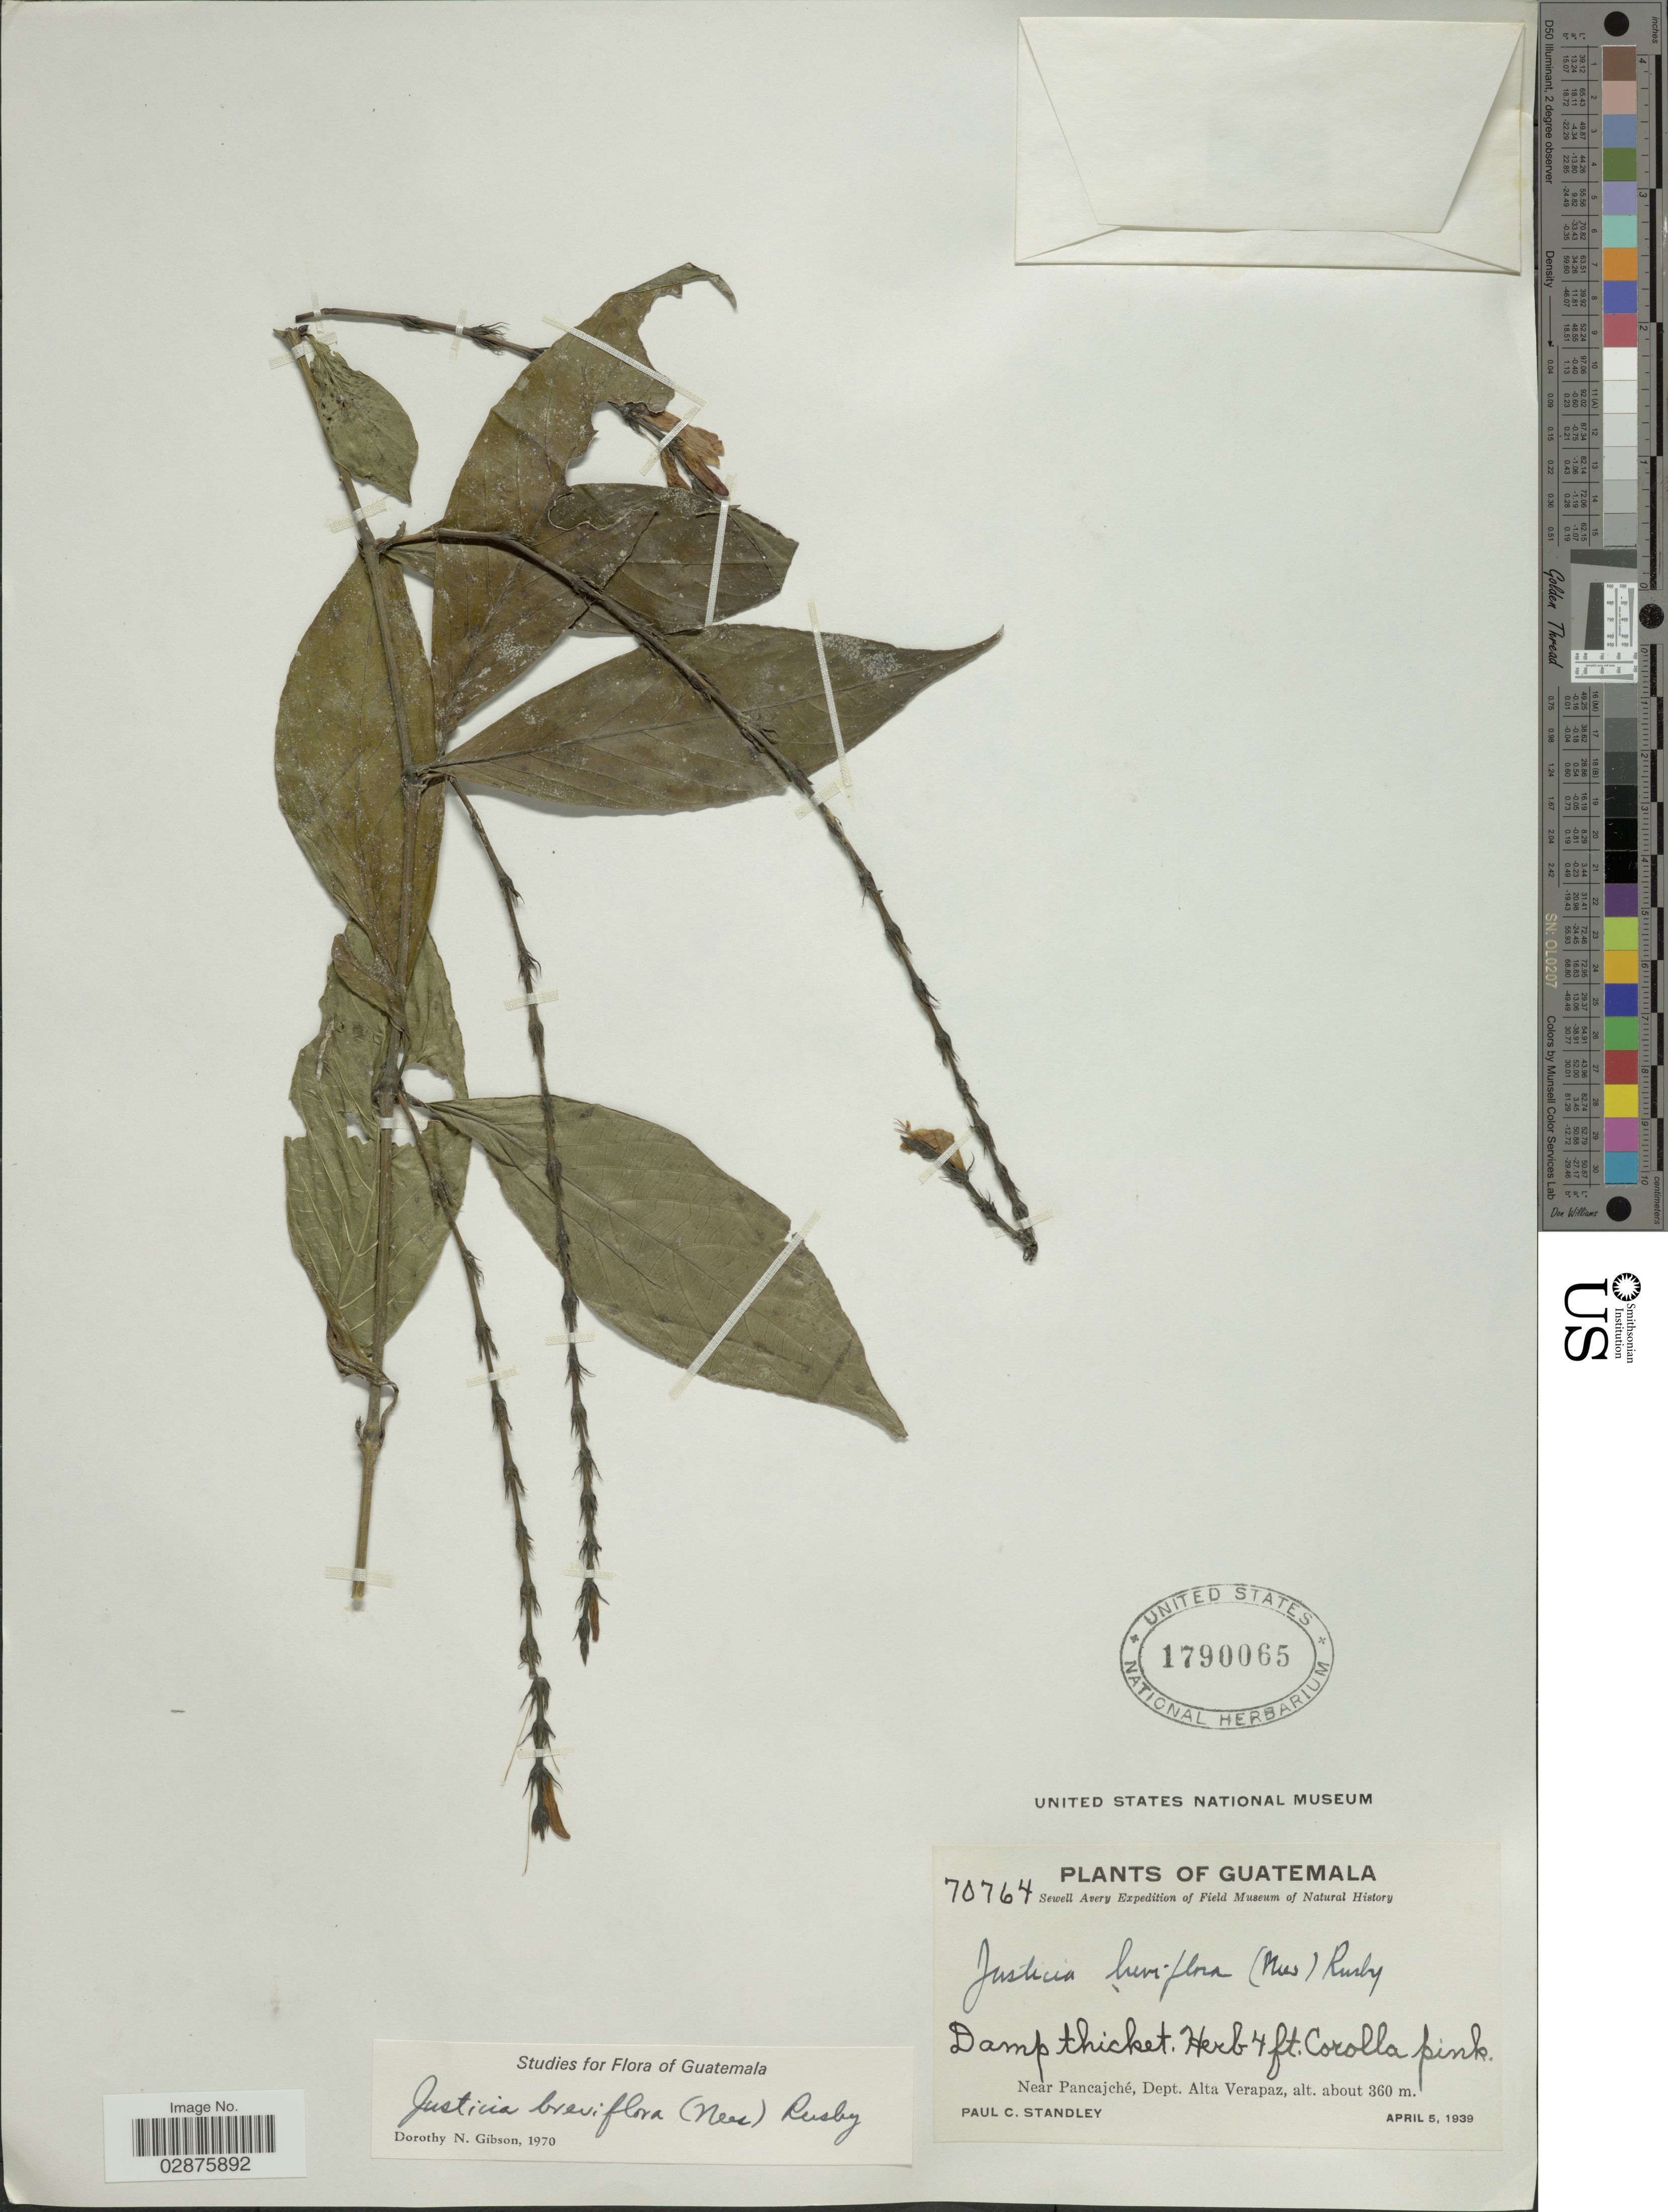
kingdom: Plantae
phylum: Tracheophyta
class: Magnoliopsida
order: Lamiales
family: Acanthaceae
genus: Justicia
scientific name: Justicia breviflora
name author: (Nees) Rusby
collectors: P. C. Standley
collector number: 70764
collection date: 1939-04-05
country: Guatemala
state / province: Alta Verapaz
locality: Near Pancajché, dept. Alta Verapaz.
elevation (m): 360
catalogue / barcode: US 1790065